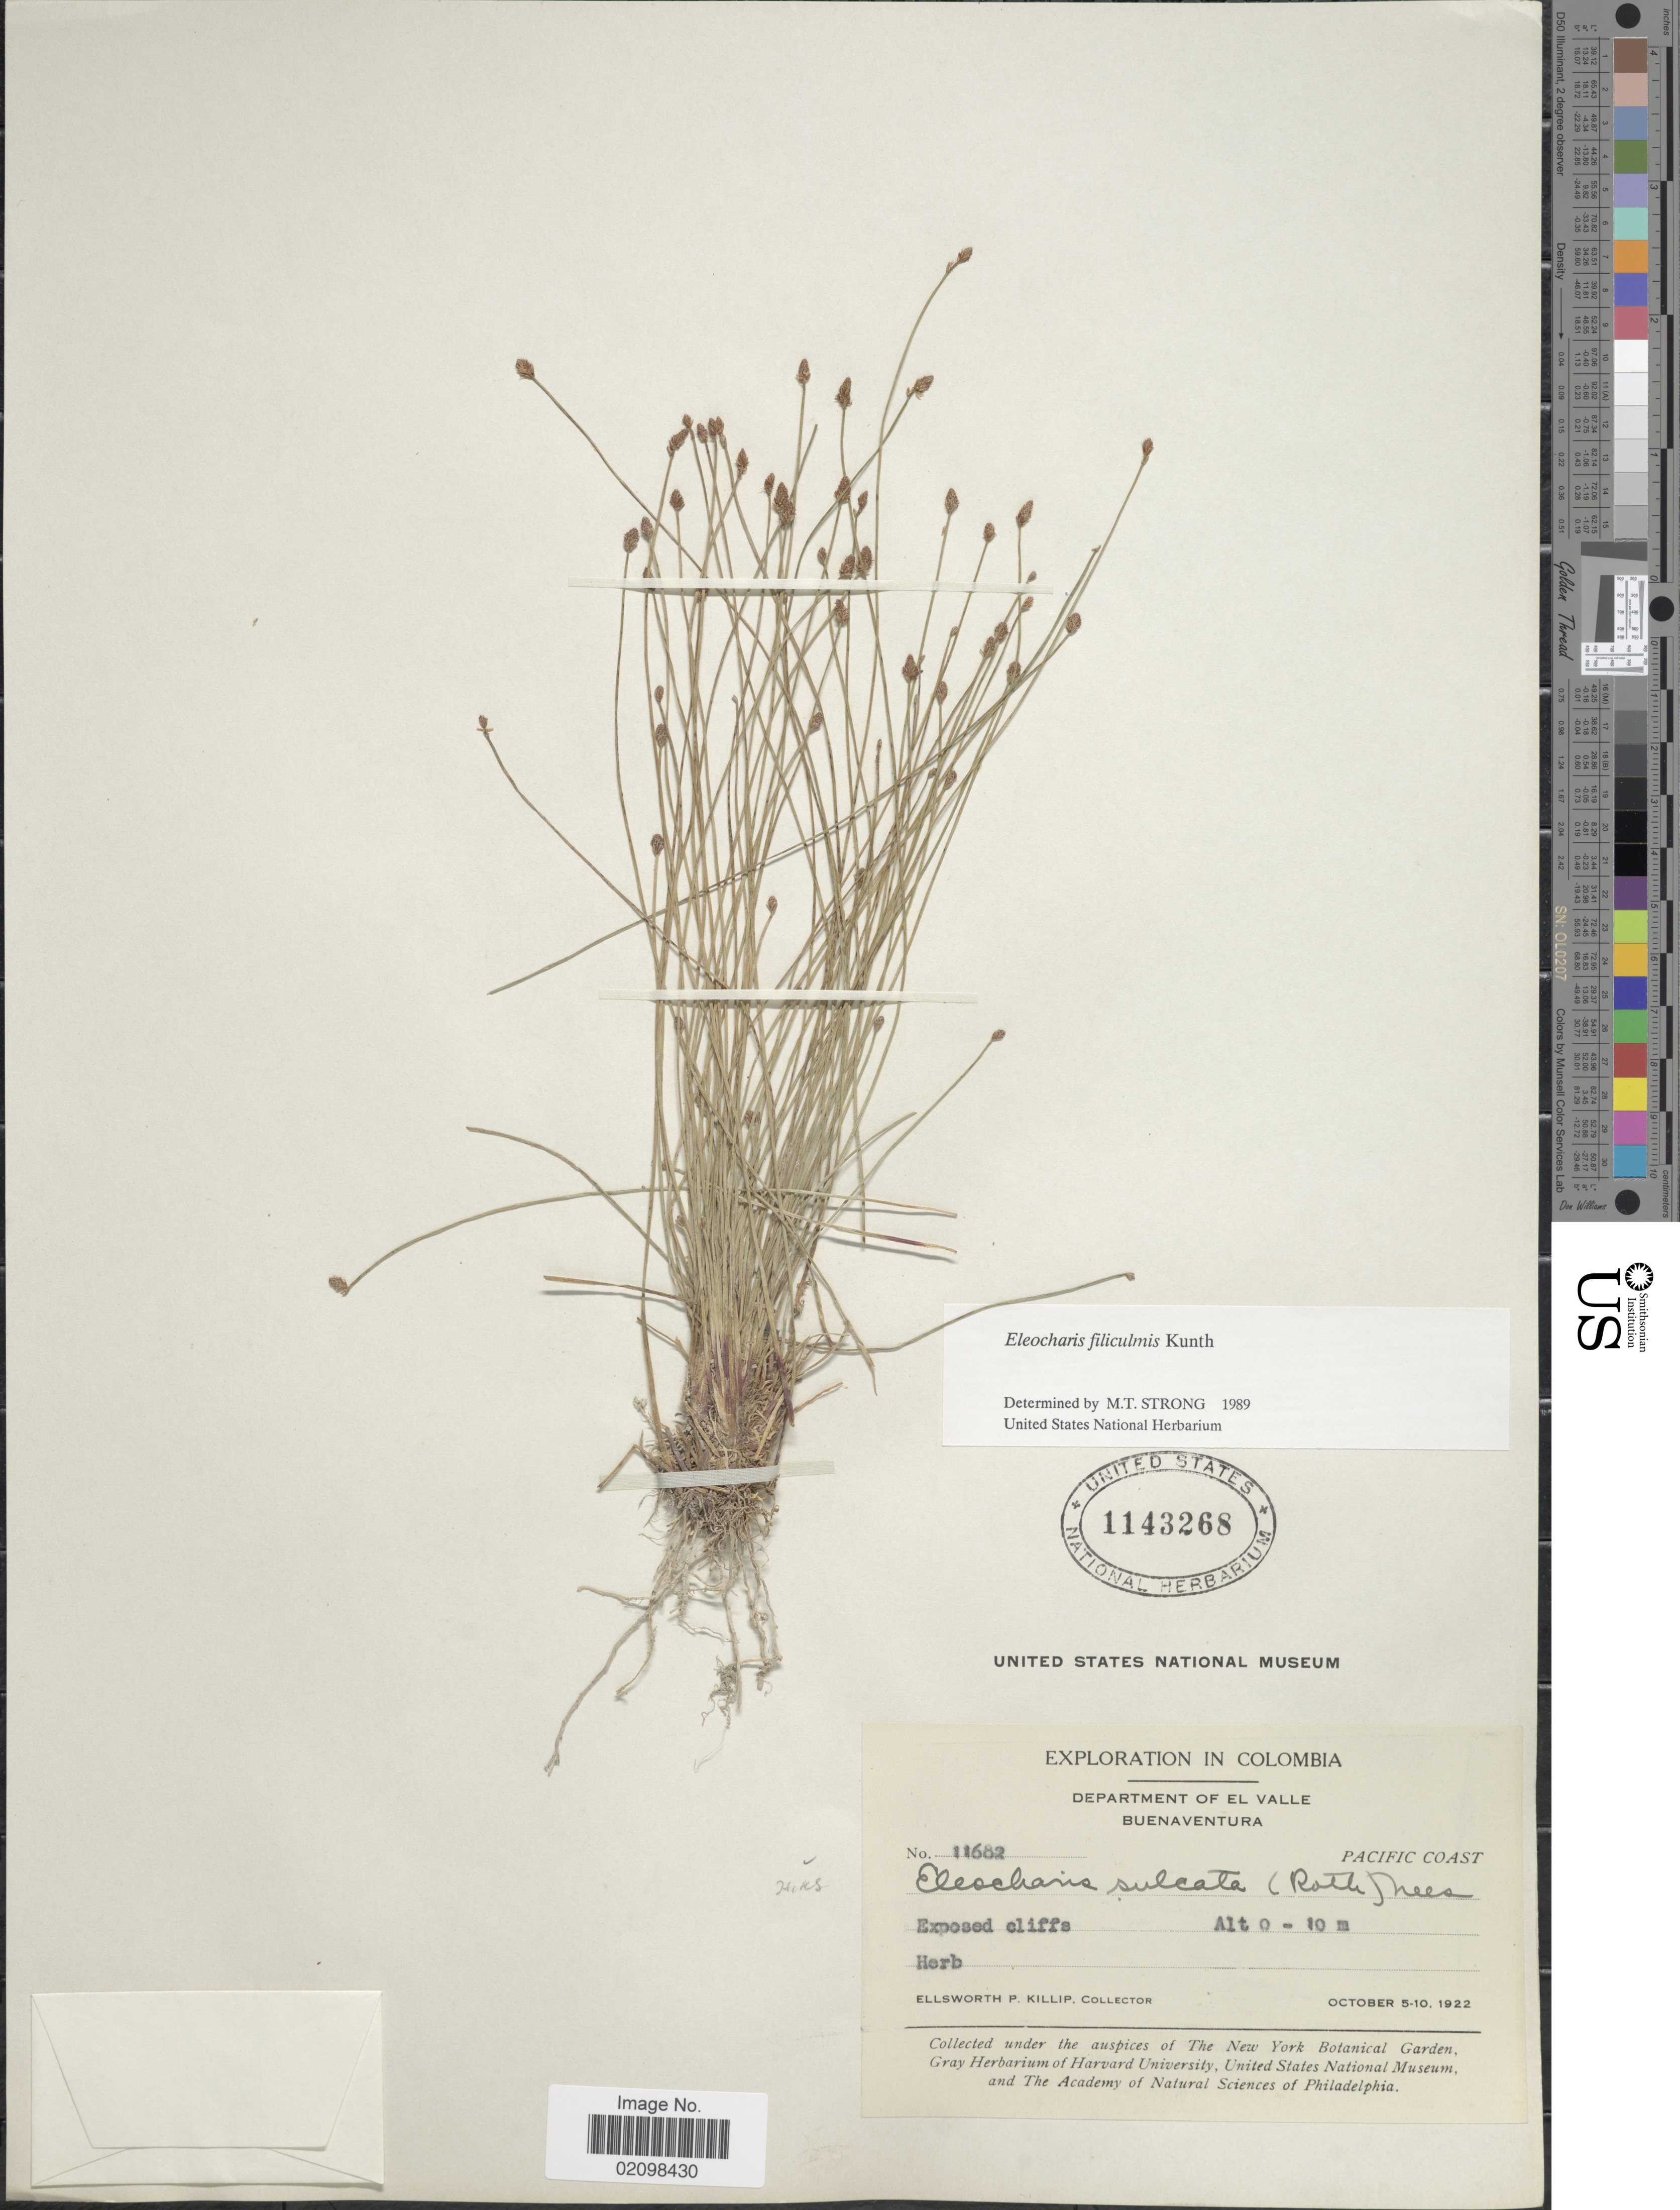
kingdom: Plantae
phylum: Tracheophyta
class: Liliopsida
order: Poales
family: Cyperaceae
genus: Eleocharis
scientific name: Eleocharis filiculmis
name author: Kunth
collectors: E. P. Killip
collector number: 11682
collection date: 1922-10-05/1922-10-10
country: Colombia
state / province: Valle del Cauca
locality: Department of El Valle. Buenaventura. Pacific Coast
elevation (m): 0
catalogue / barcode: US 1143268